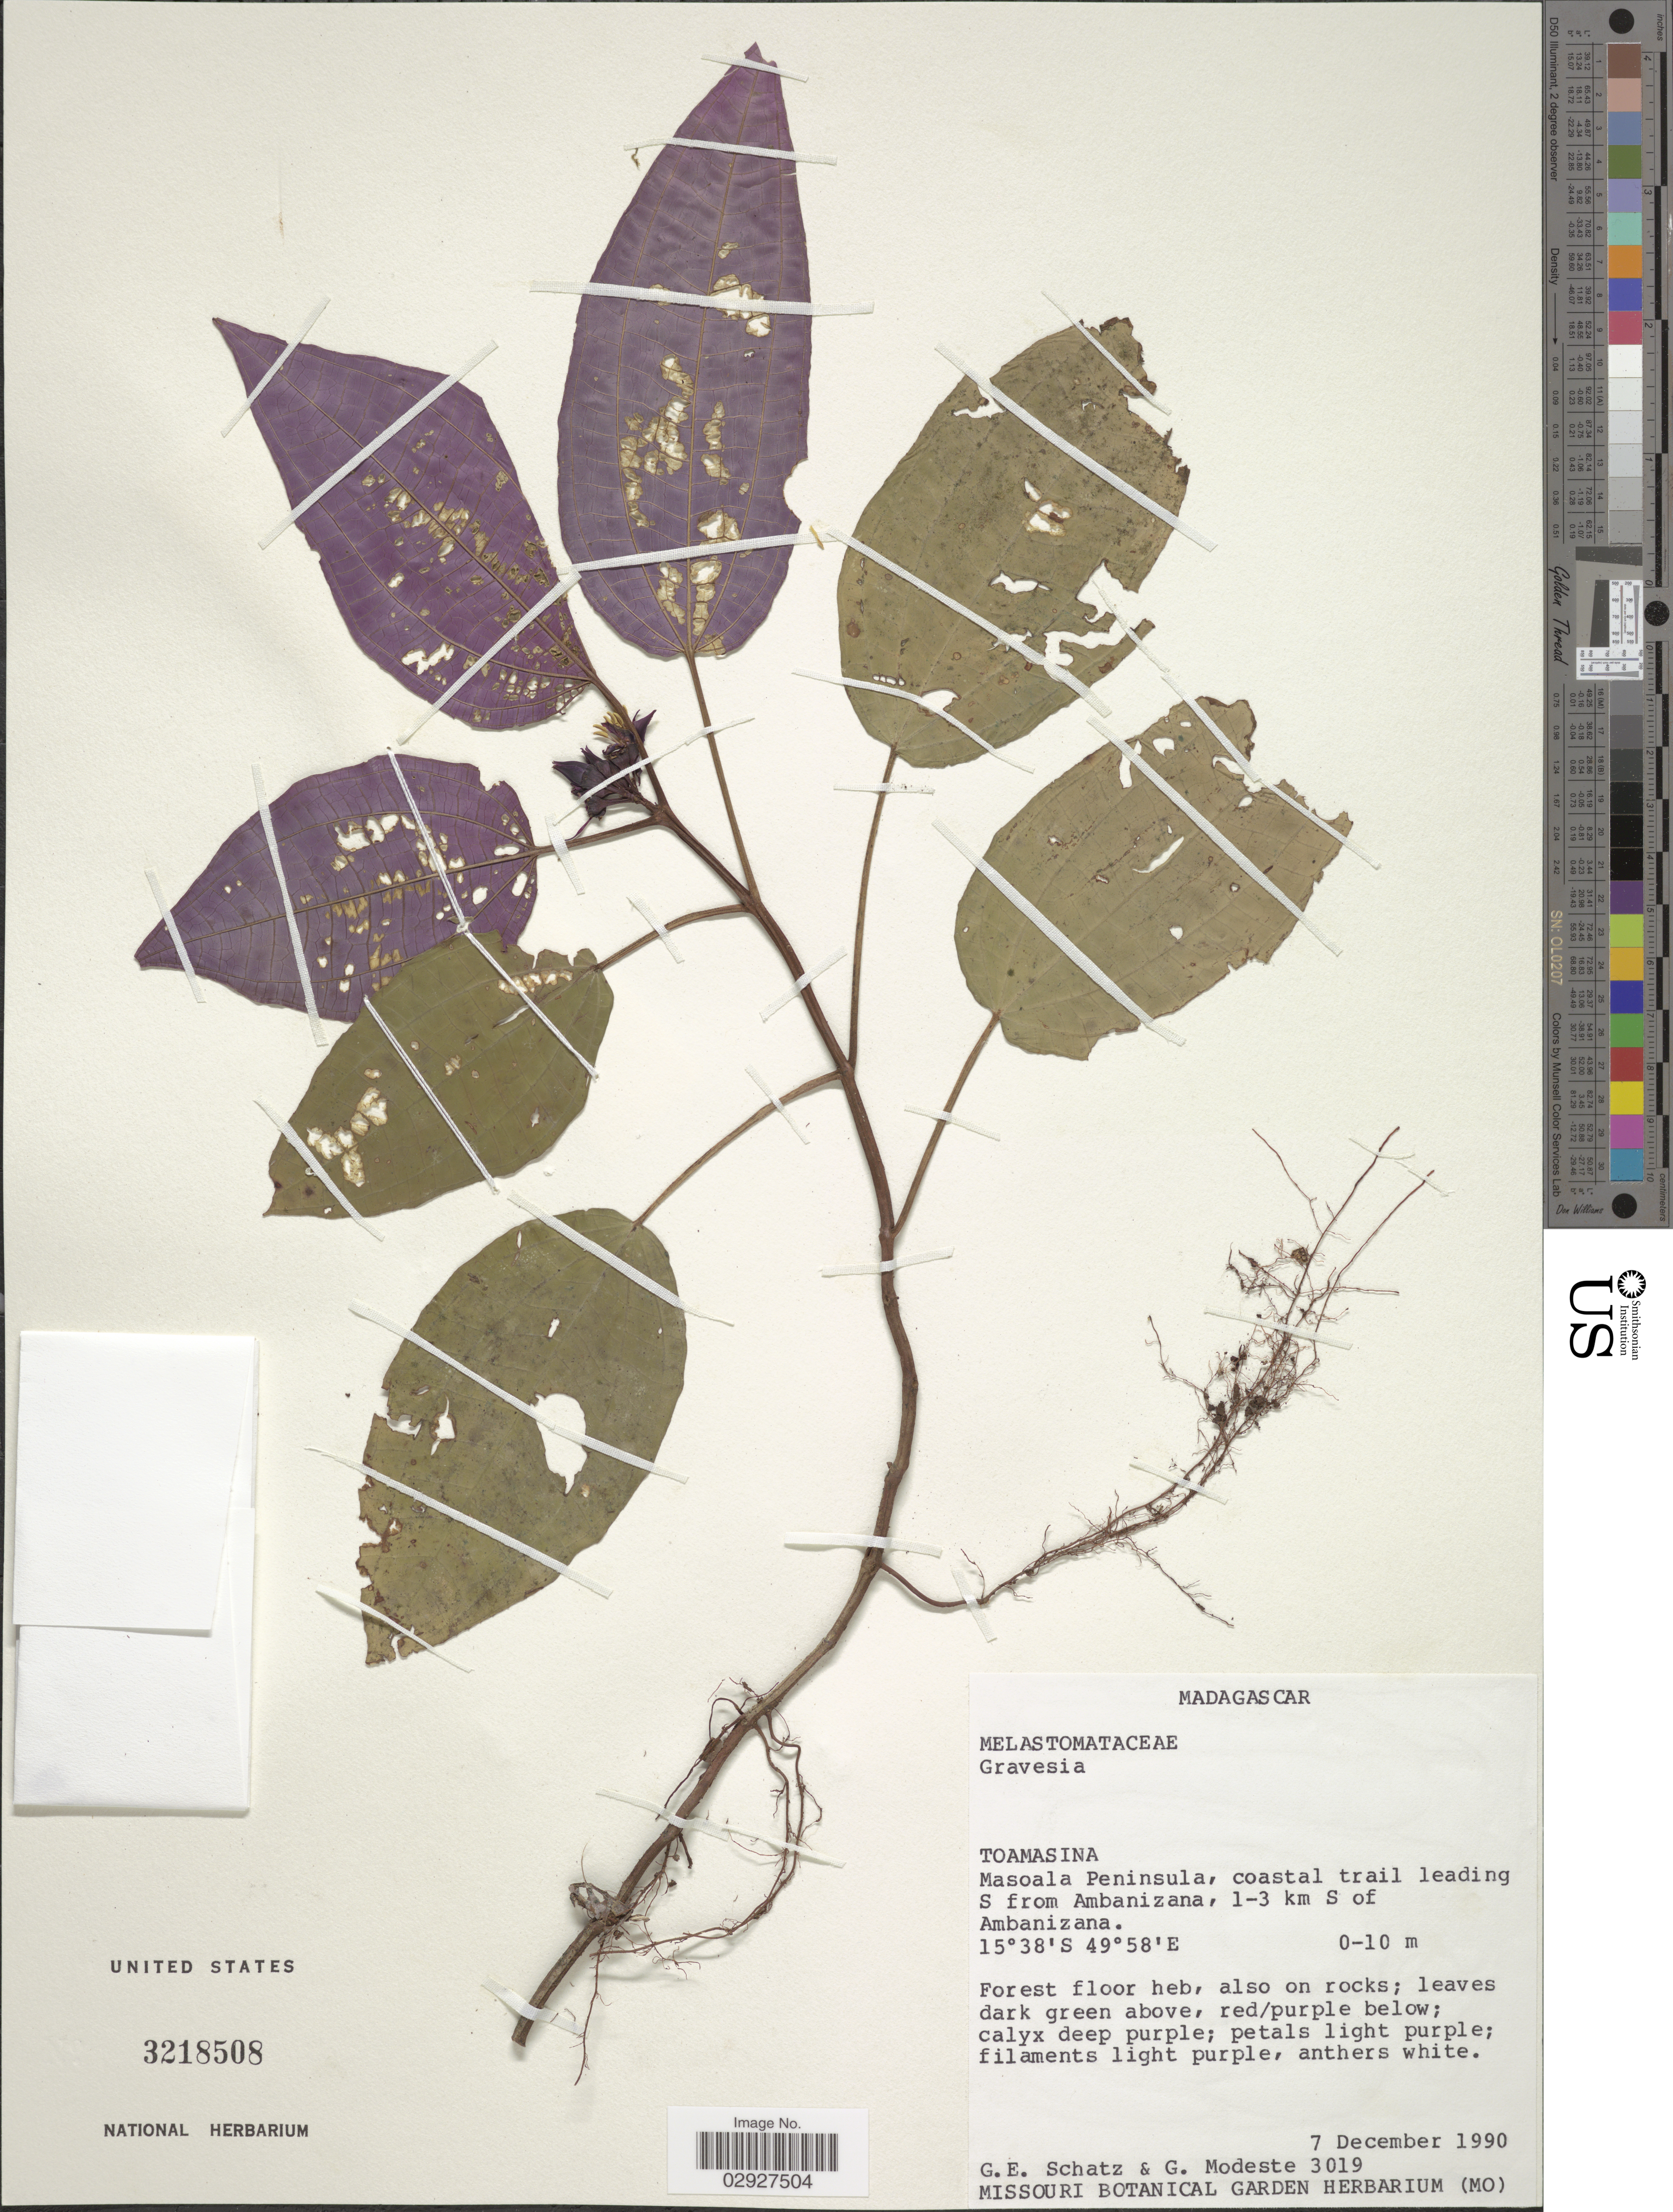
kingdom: Plantae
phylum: Tracheophyta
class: Magnoliopsida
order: Myrtales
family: Melastomataceae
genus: Gravesia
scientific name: Gravesia sp.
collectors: G. Schatz & G. Modeste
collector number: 3019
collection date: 1990-12-07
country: Madagascar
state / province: Analanjirofo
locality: Masoala Peninsula, coastal trail leading S from Ambanizana, 1-3 km S of Ambanizana.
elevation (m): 0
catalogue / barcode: US 3218508